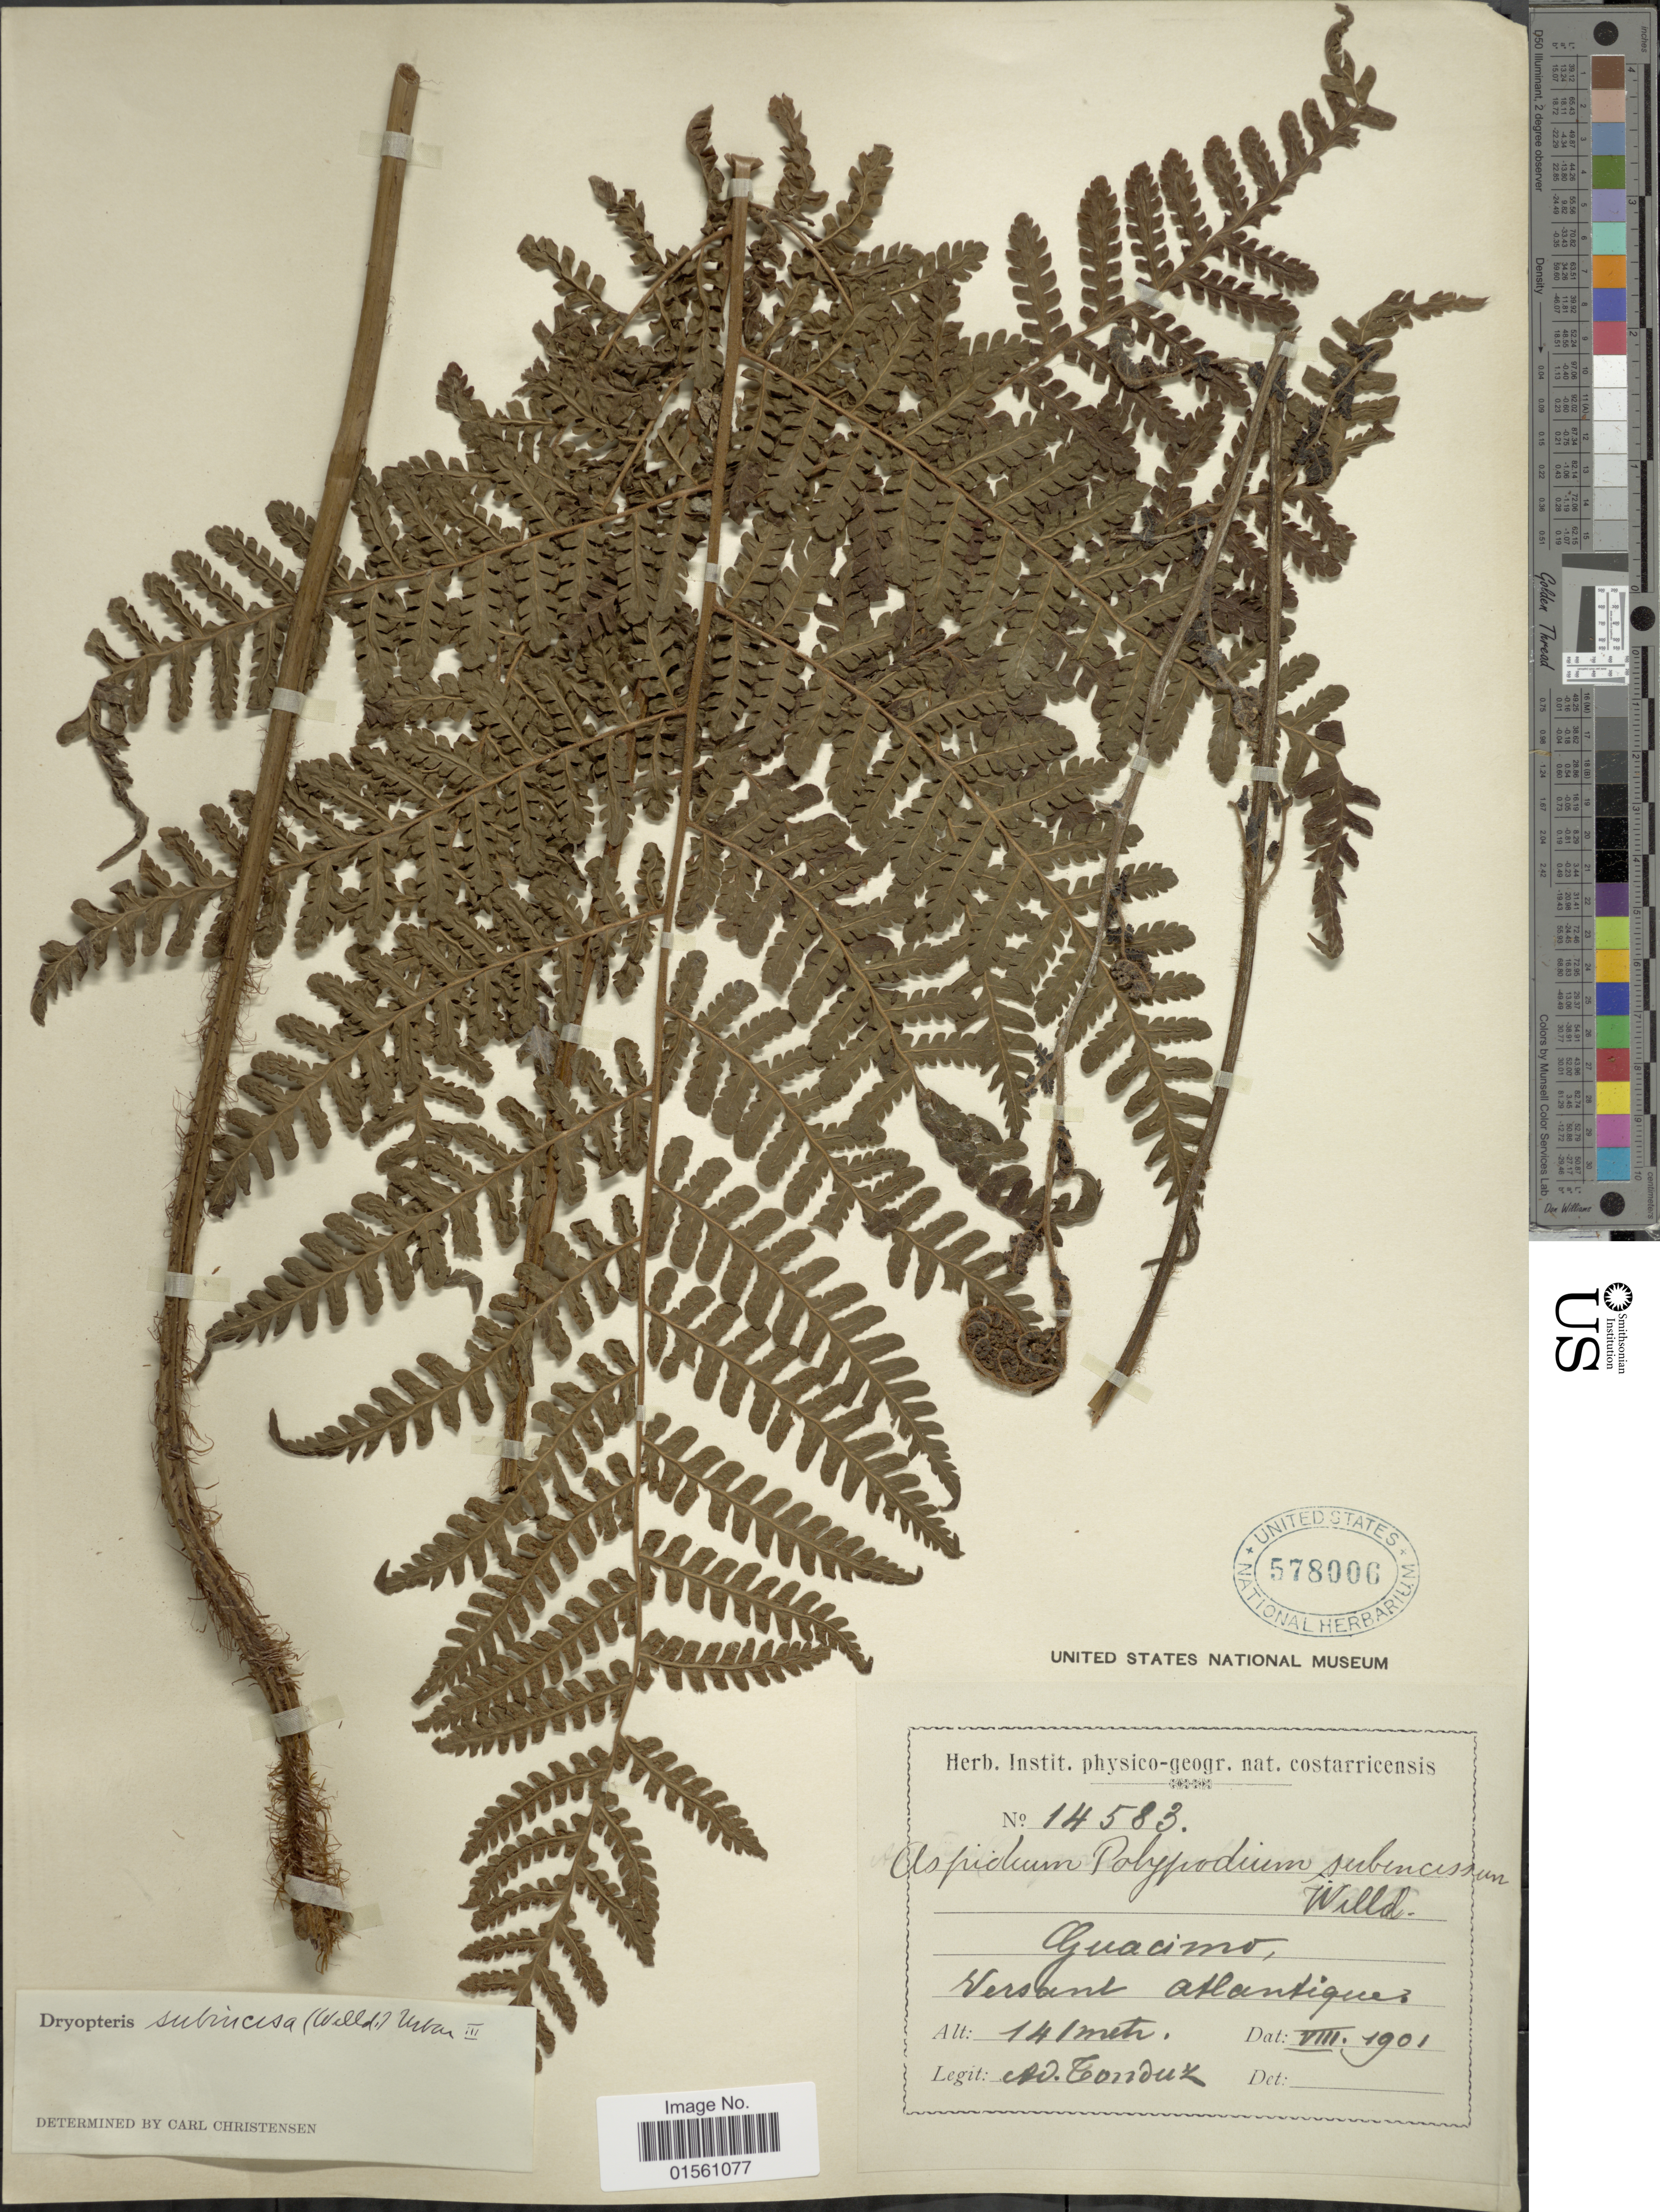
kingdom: Plantae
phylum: Tracheophyta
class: Polypodiopsida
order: Polypodiales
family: Dryopteridaceae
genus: Megalastrum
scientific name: Megalastrum subincisum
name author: (Willd.) A.R. Sm. & R.C. Moran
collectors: A. Tonduz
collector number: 14583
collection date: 1901-08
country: Costa Rica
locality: Costarricenses, Guacimo, Versant atlantigues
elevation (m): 141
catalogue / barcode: US 878006